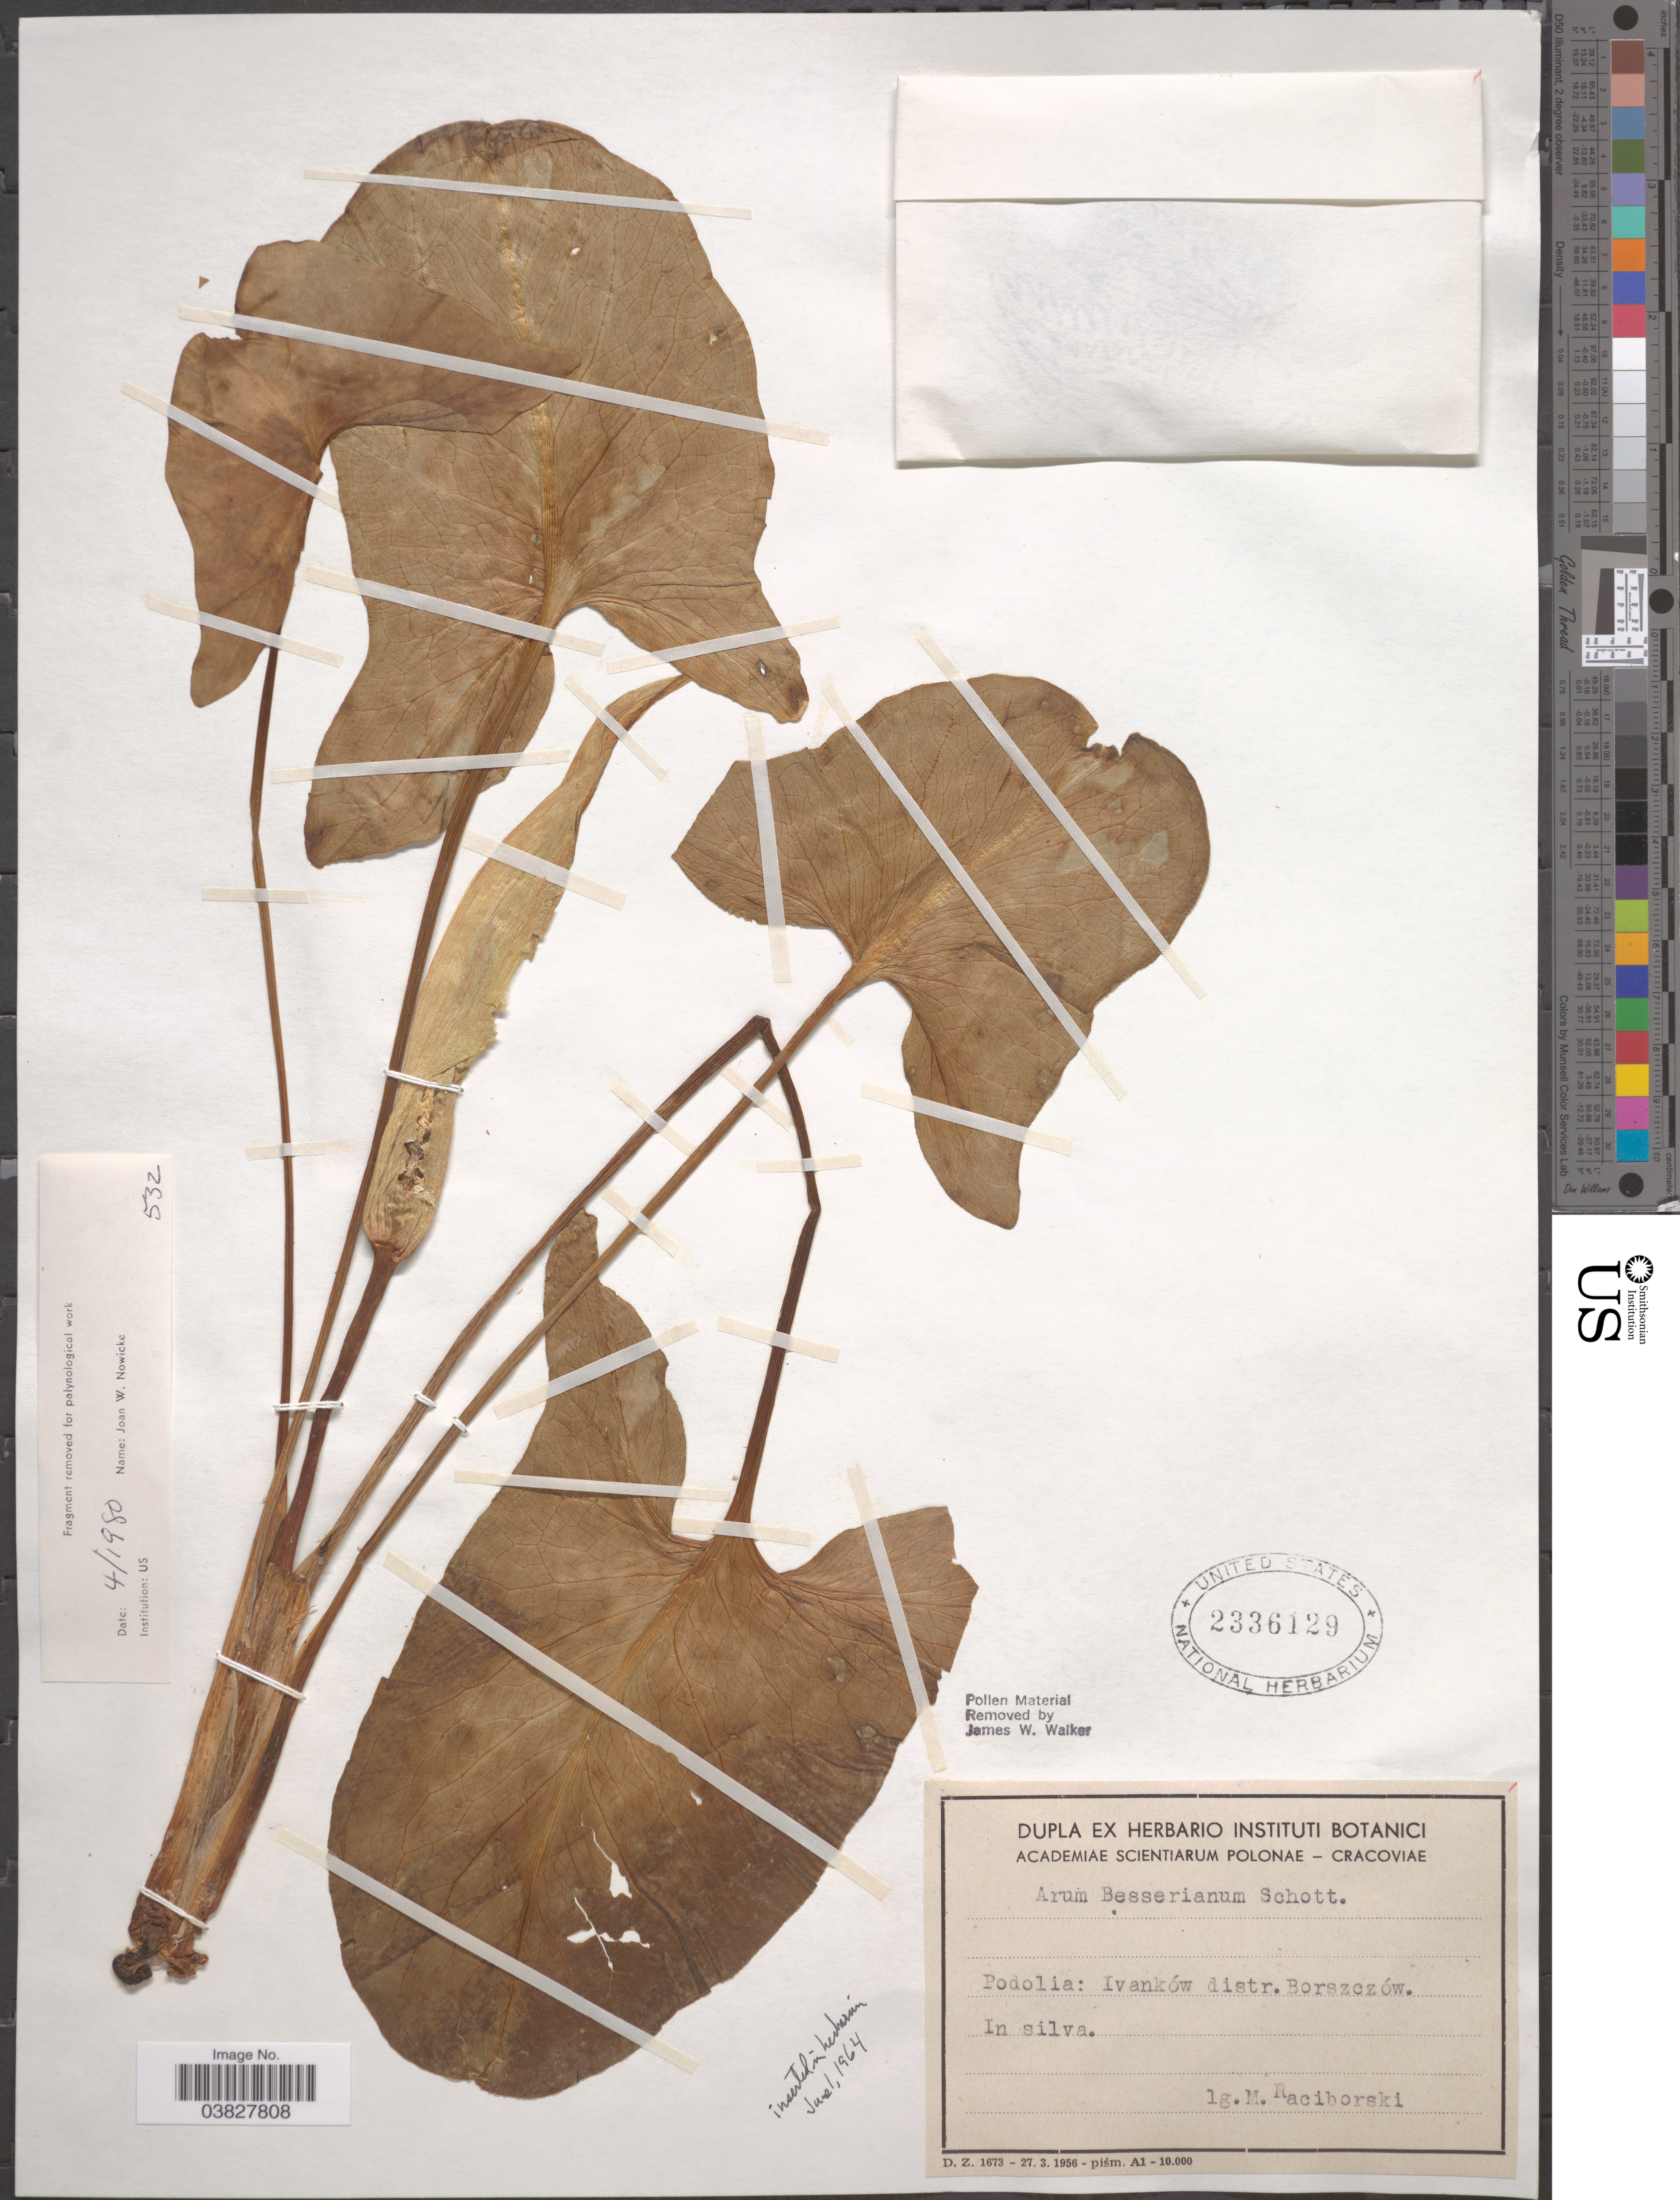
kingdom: Plantae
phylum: Tracheophyta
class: Liliopsida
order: Alismatales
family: Araceae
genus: Arum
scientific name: Arum besserianum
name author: Schott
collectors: M. Raciborski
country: Ukraine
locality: Podolia: Ivanków distr. Borszców.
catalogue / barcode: US 2336129